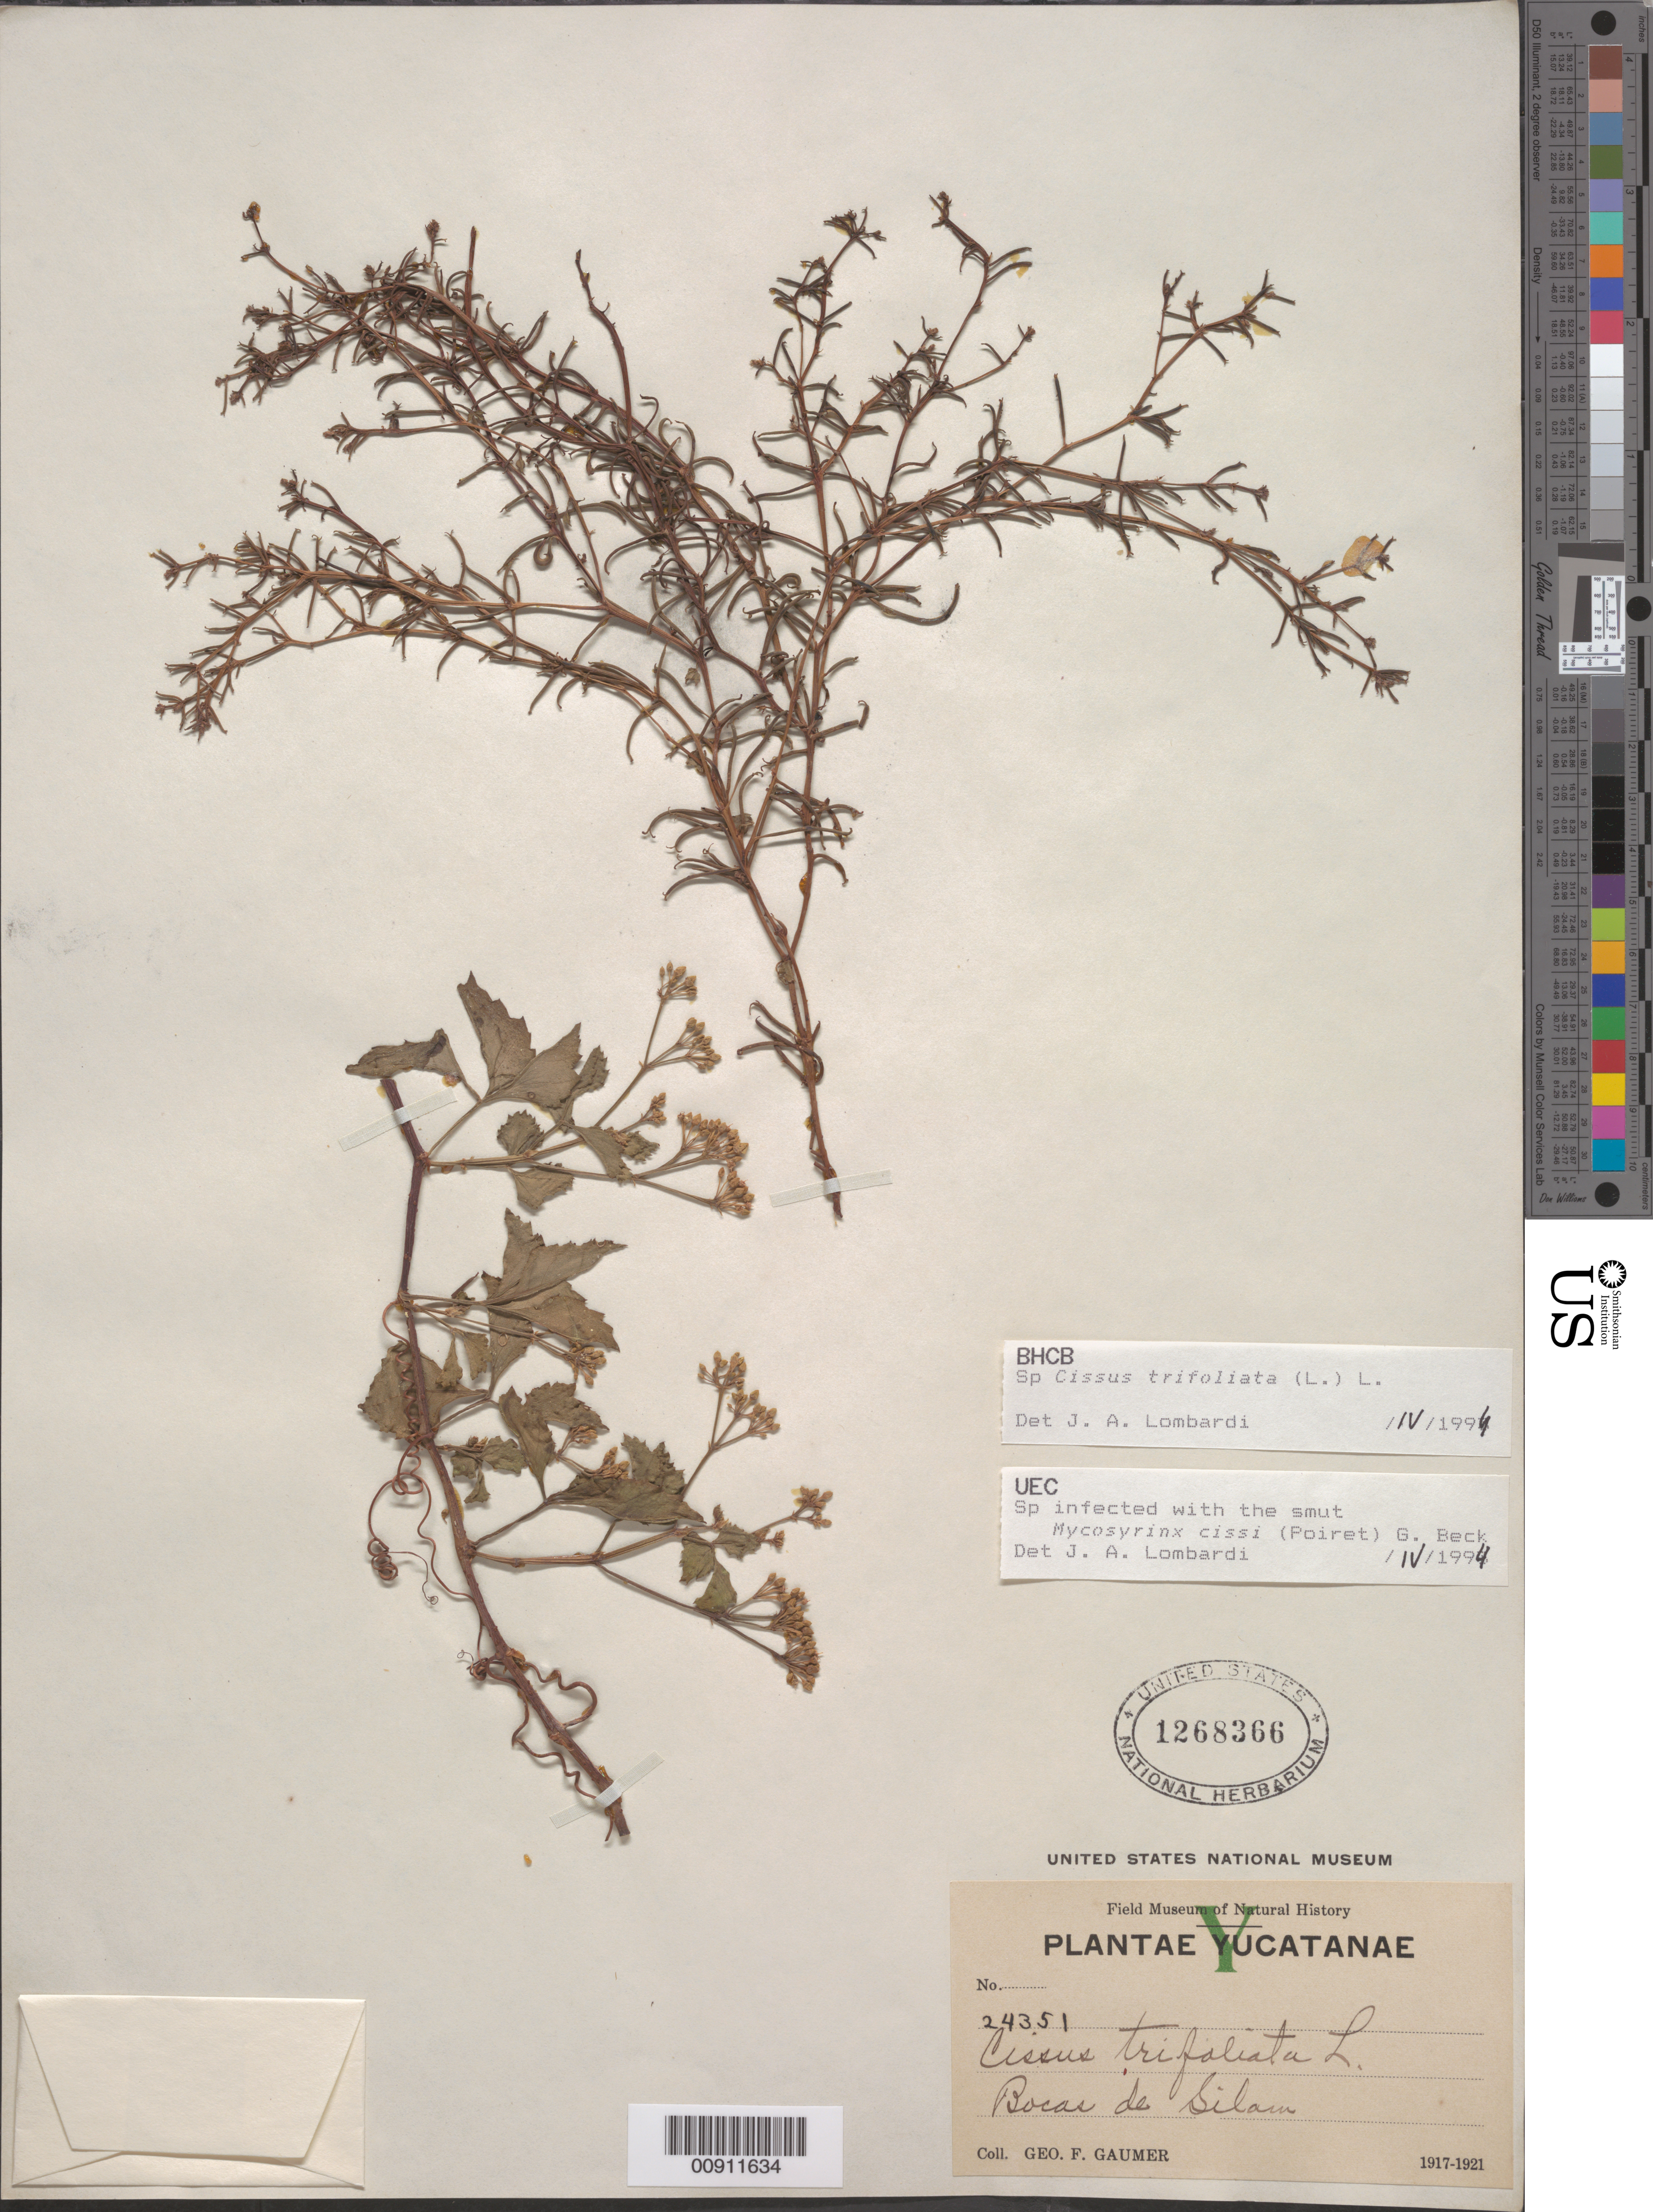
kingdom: Plantae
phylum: Tracheophyta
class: Magnoliopsida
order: Vitales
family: Vitaceae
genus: Cissus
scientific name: Cissus trifoliata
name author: (L.) L.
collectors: G. F. Gaumer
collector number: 24351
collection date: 1917/1921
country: Mexico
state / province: Yucatán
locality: Bocas de Silam.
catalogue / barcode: US 1268366